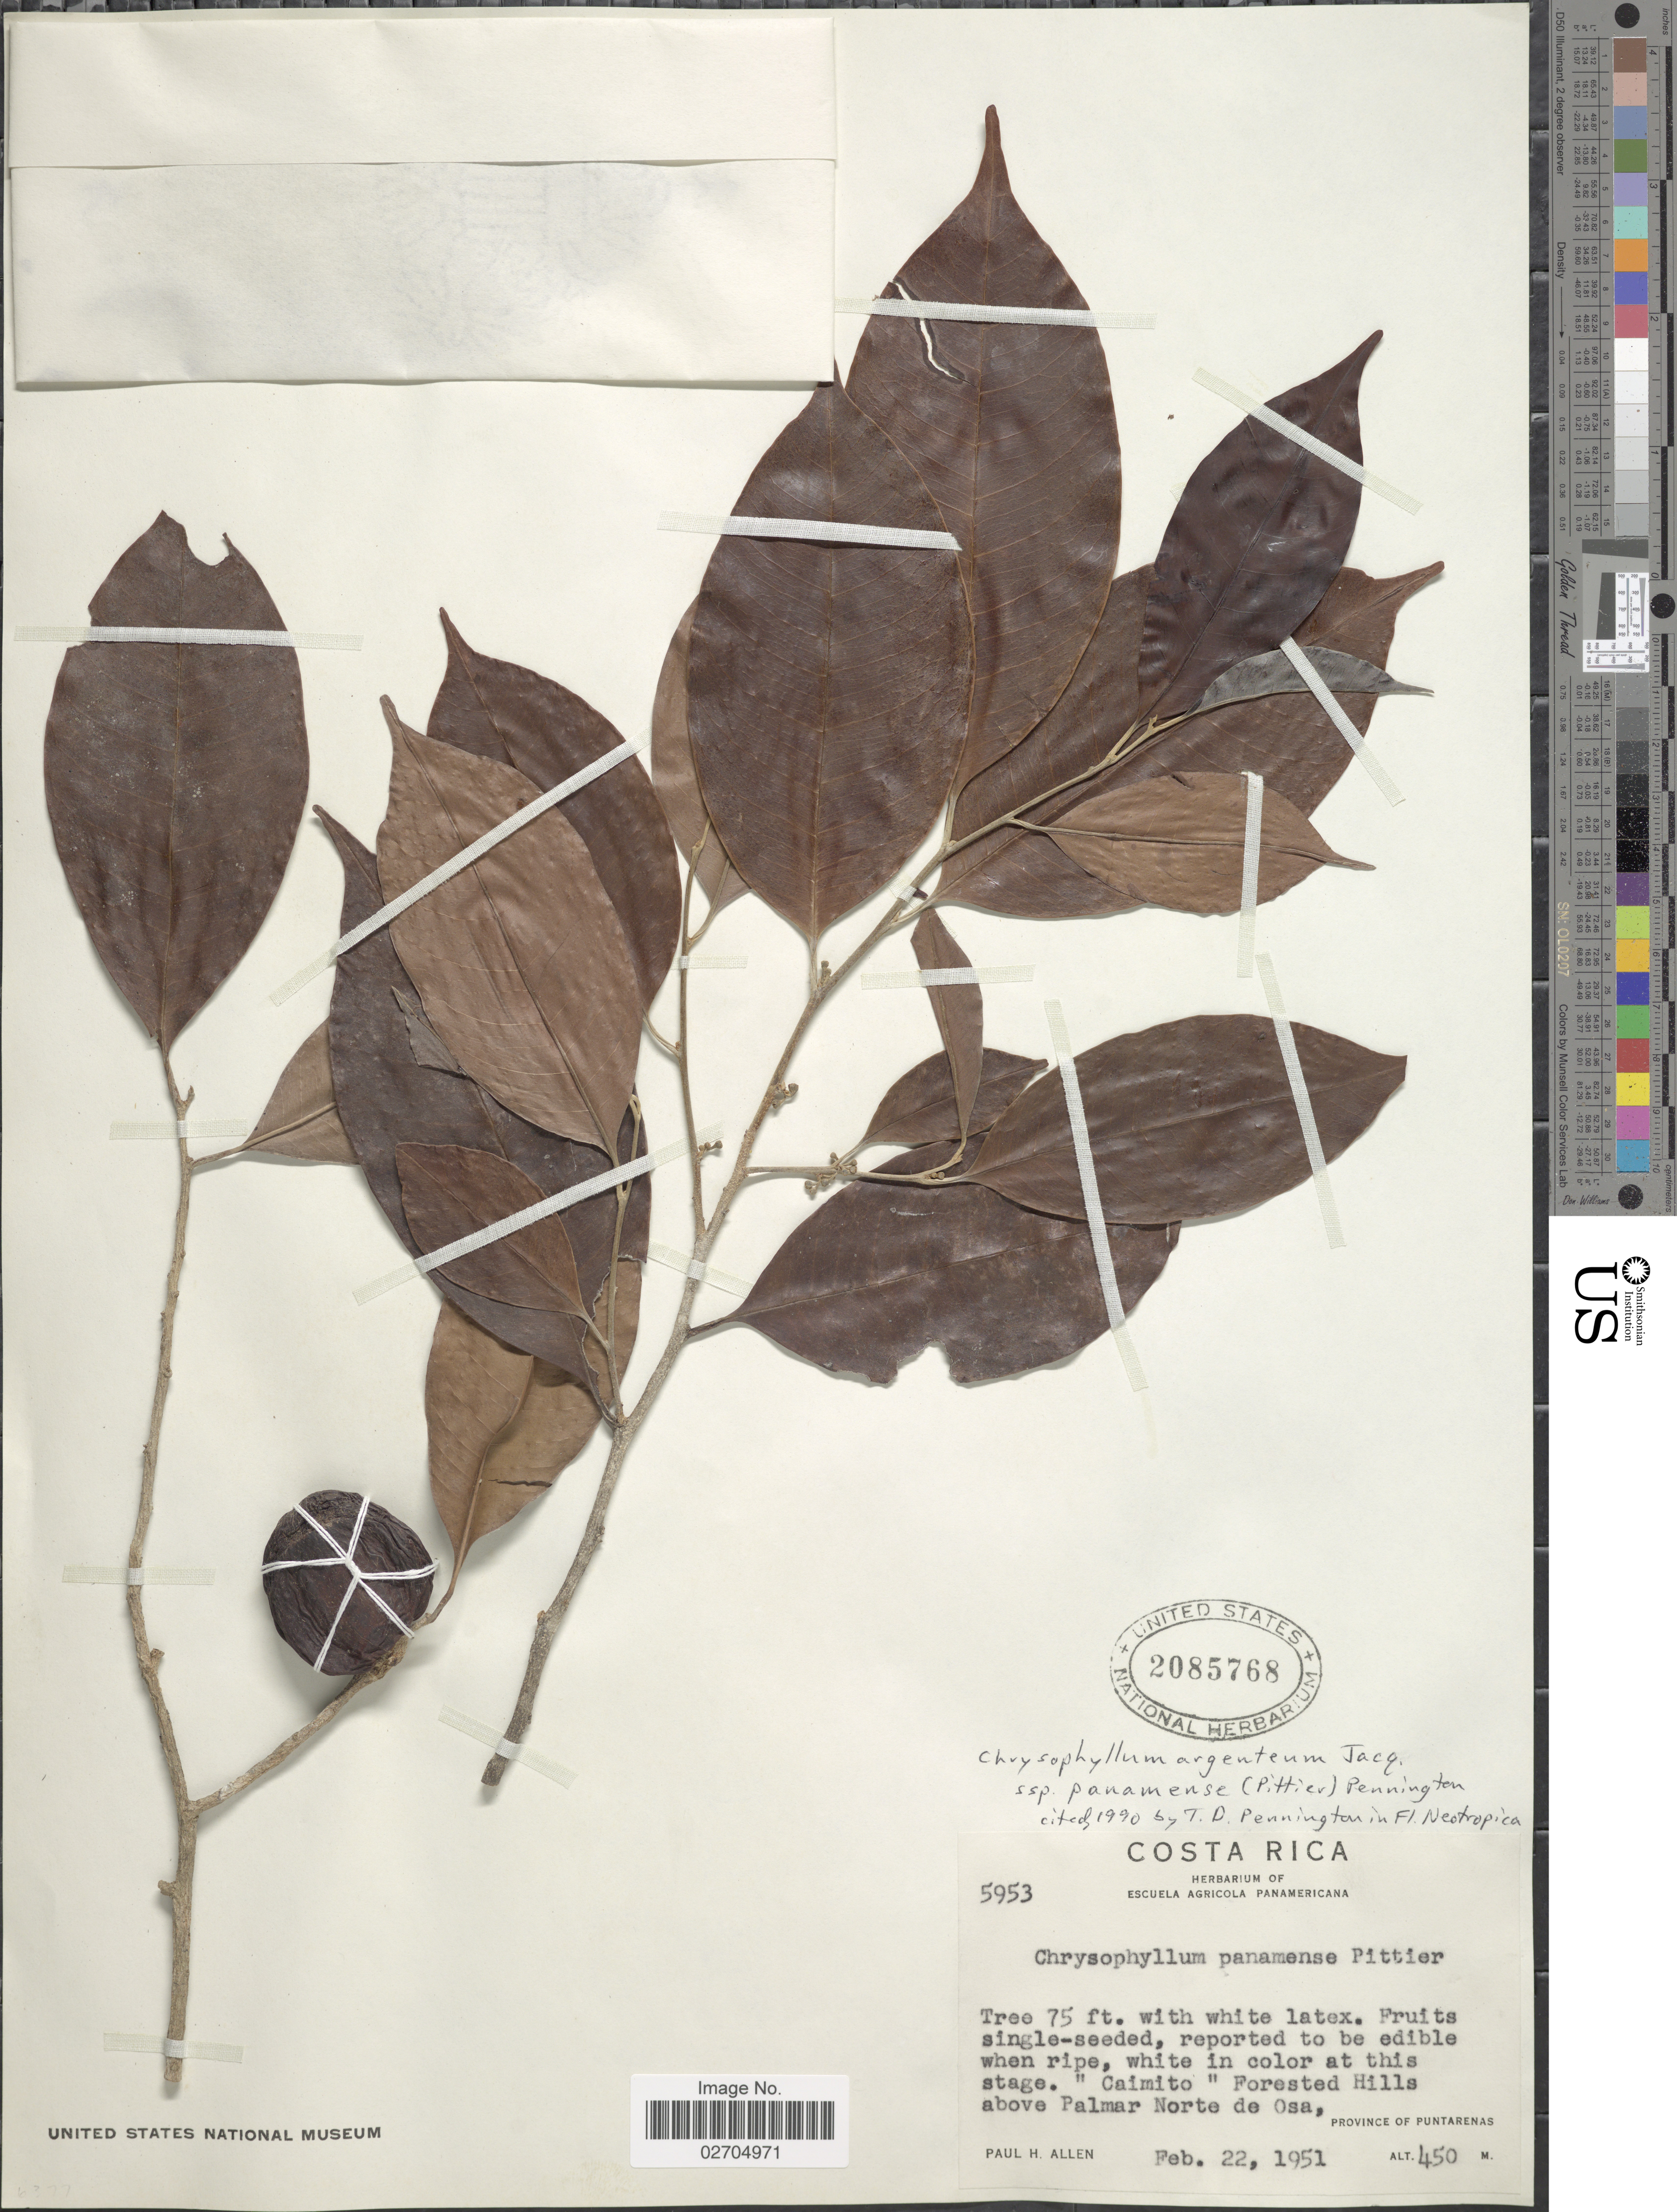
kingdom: Plantae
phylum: Tracheophyta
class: Magnoliopsida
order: Ericales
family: Sapotaceae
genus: Chrysophyllum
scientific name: Chrysophyllum argenteum subsp. panamense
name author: Jacq.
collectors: P. H. Allen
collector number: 5953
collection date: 1951-02-22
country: Costa Rica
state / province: Puntarenas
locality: Caimito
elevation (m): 450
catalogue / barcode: US 2085768